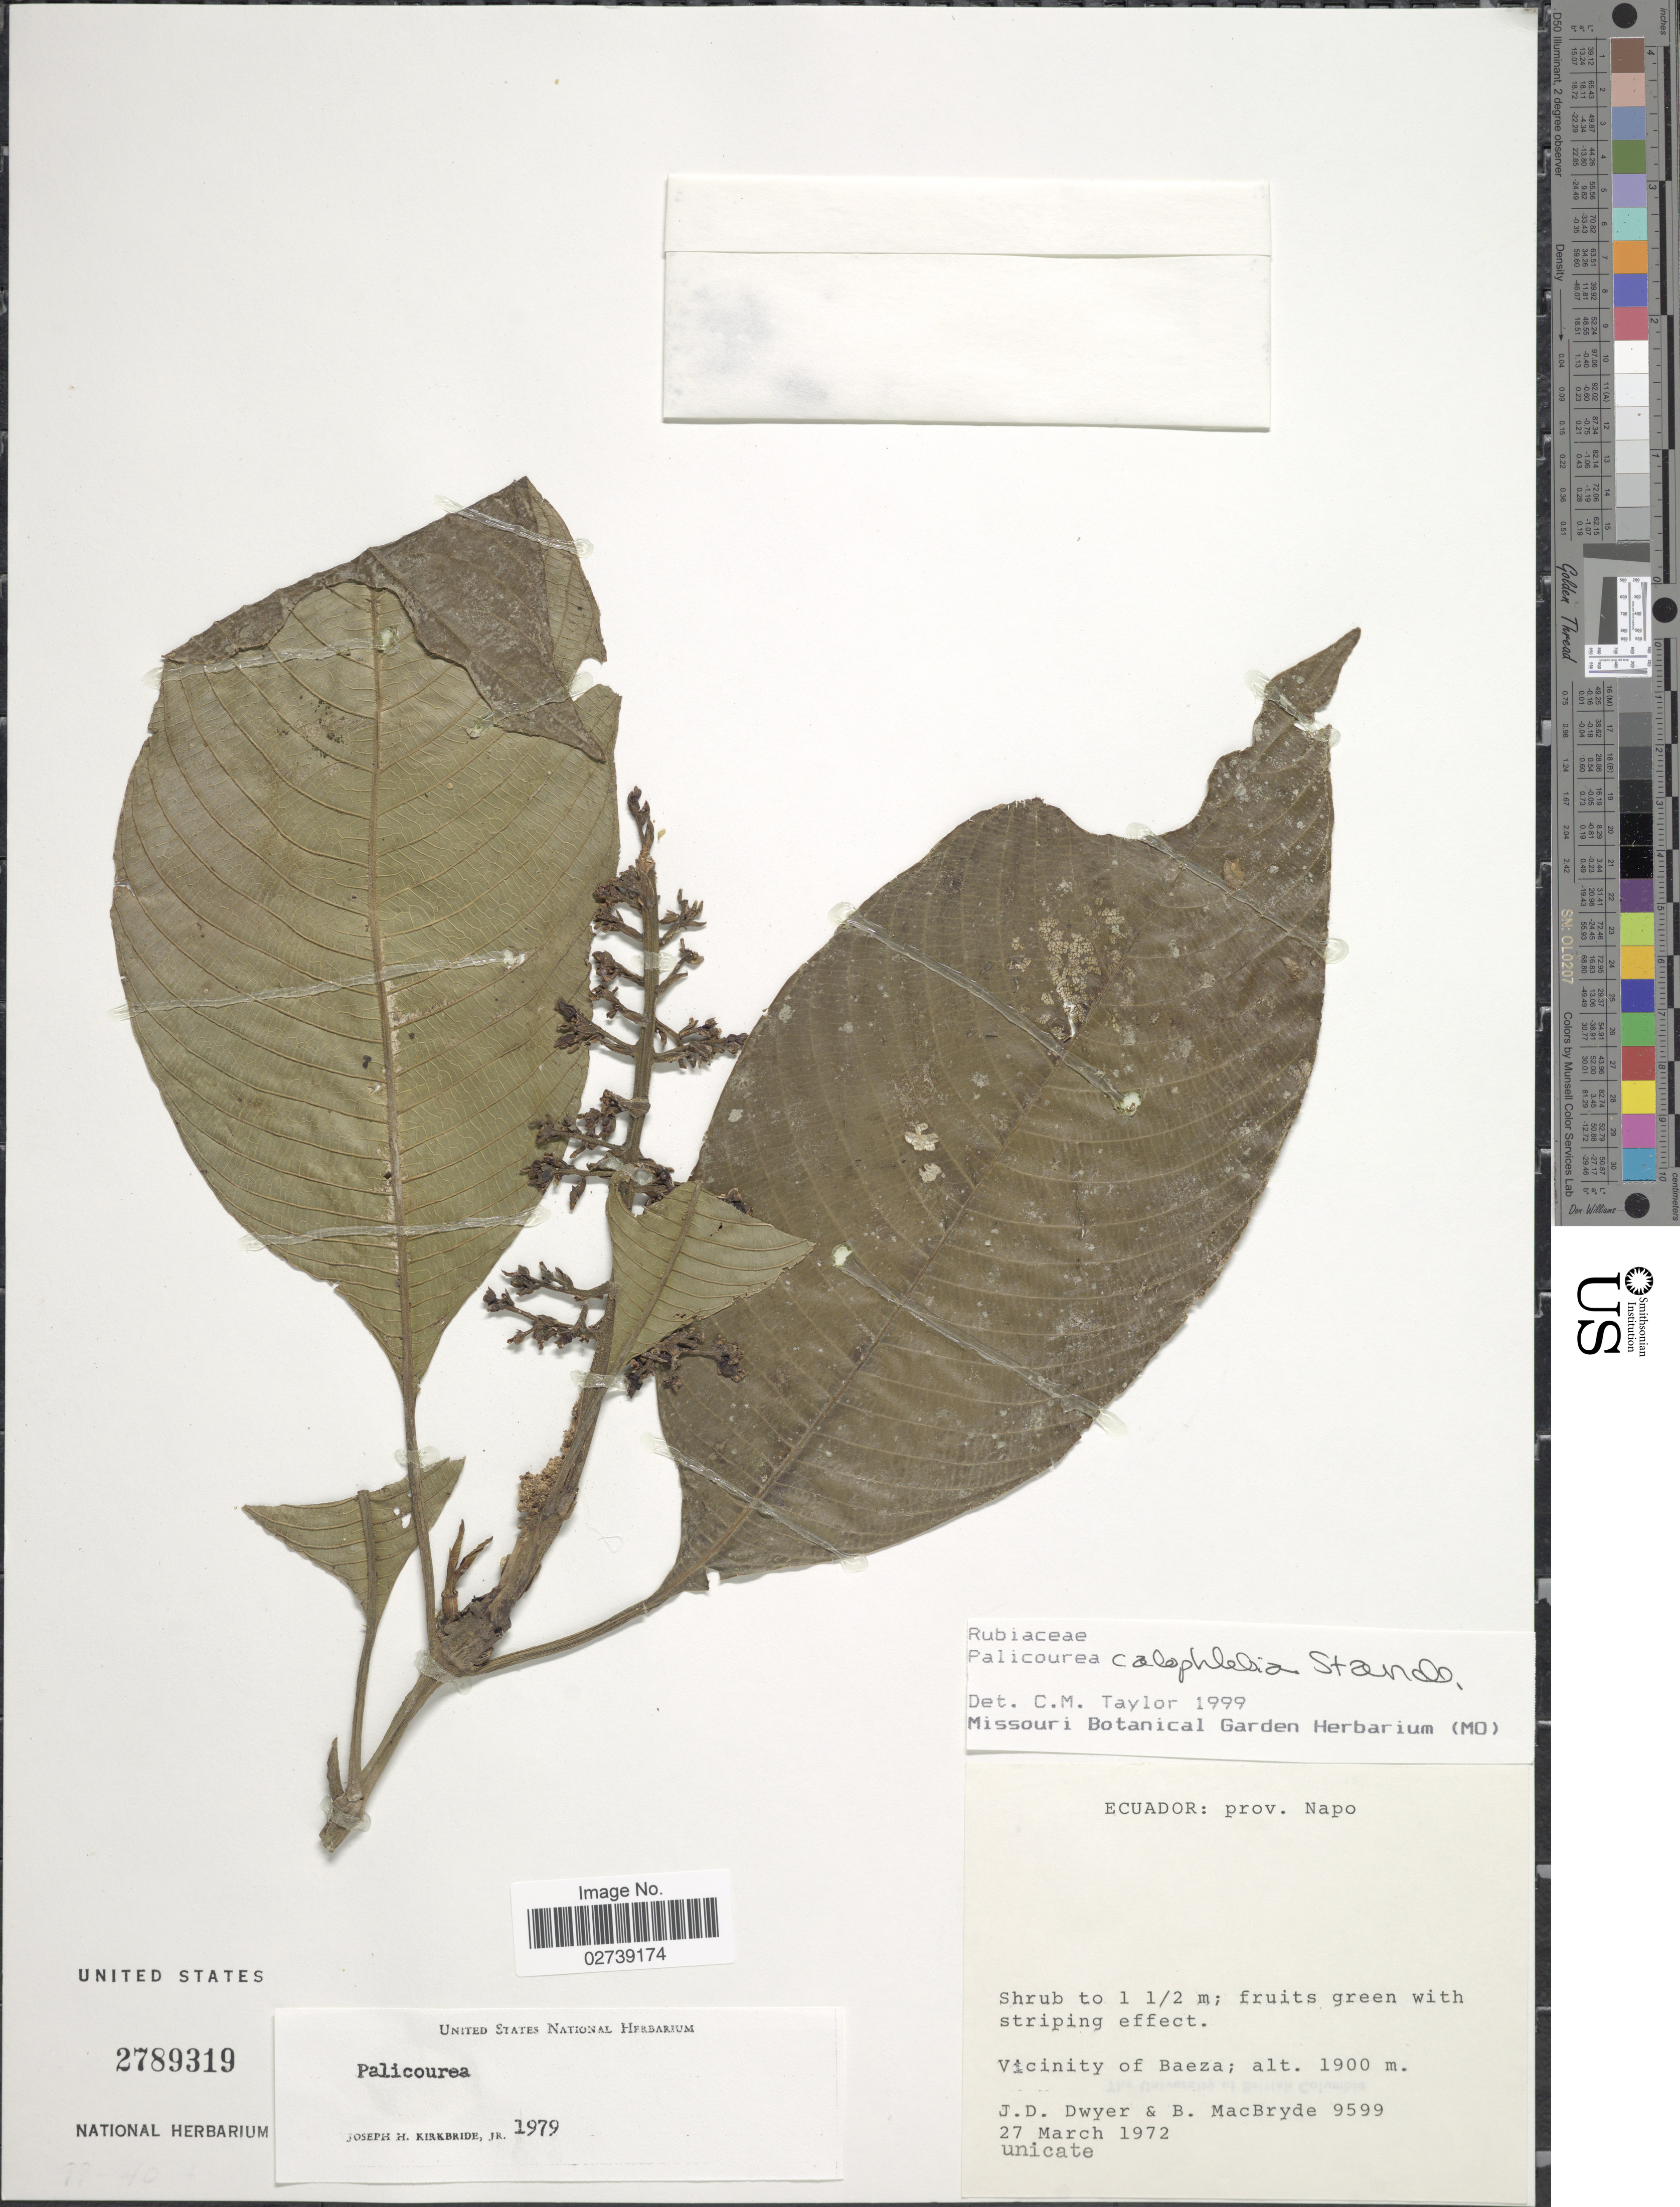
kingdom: Plantae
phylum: Tracheophyta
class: Magnoliopsida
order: Gentianales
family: Rubiaceae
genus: Palicourea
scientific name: Palicourea calophlebia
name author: Standl.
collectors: J. D. Dwyer & B. MacBryde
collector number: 9599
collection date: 1972-03-27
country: Ecuador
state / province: Napo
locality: Vicinity of Baeza.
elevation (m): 1900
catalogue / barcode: US 2789319